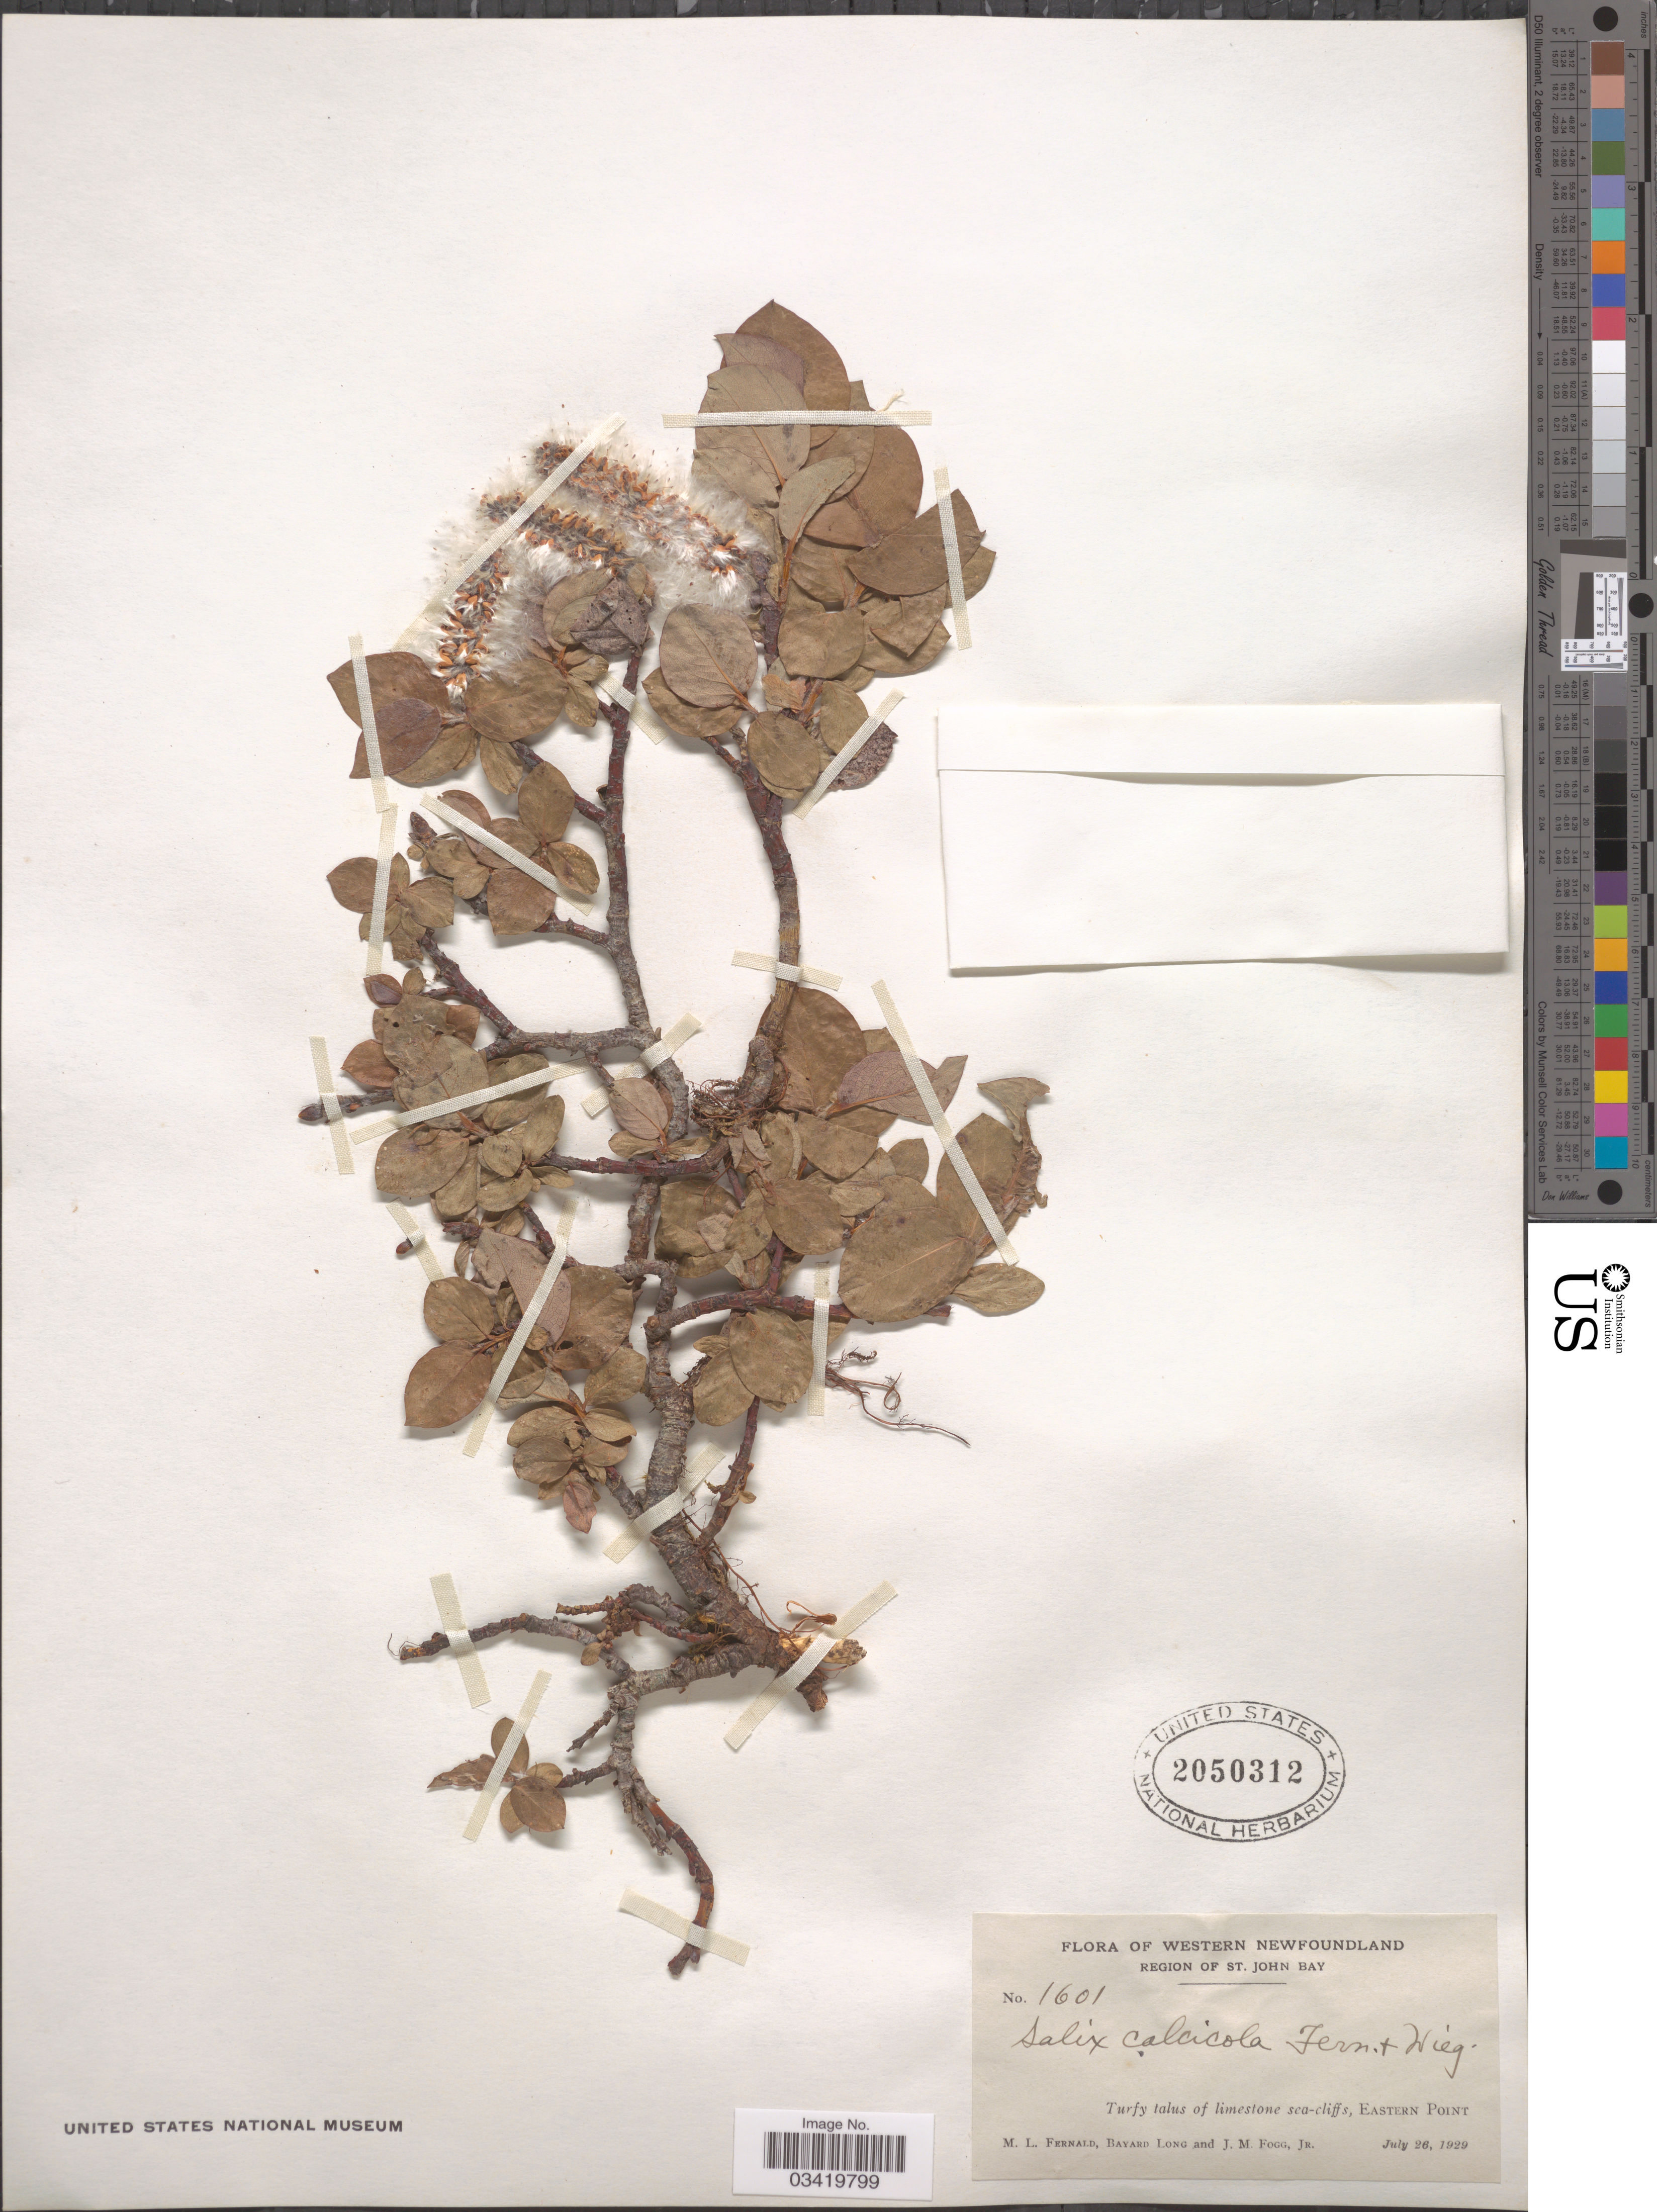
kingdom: Plantae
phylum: Tracheophyta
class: Magnoliopsida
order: Malpighiales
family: Salicaceae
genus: Salix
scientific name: Salix calcicola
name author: Fernald & Wiegand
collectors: M. L. Fernald, B. Long & J. Fogg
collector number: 1601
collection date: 1929-07-26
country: Canada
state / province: Newfoundland and Labrador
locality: Western Newfoundland. Region of St. John Bay. Eastern Point.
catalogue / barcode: US 2050312